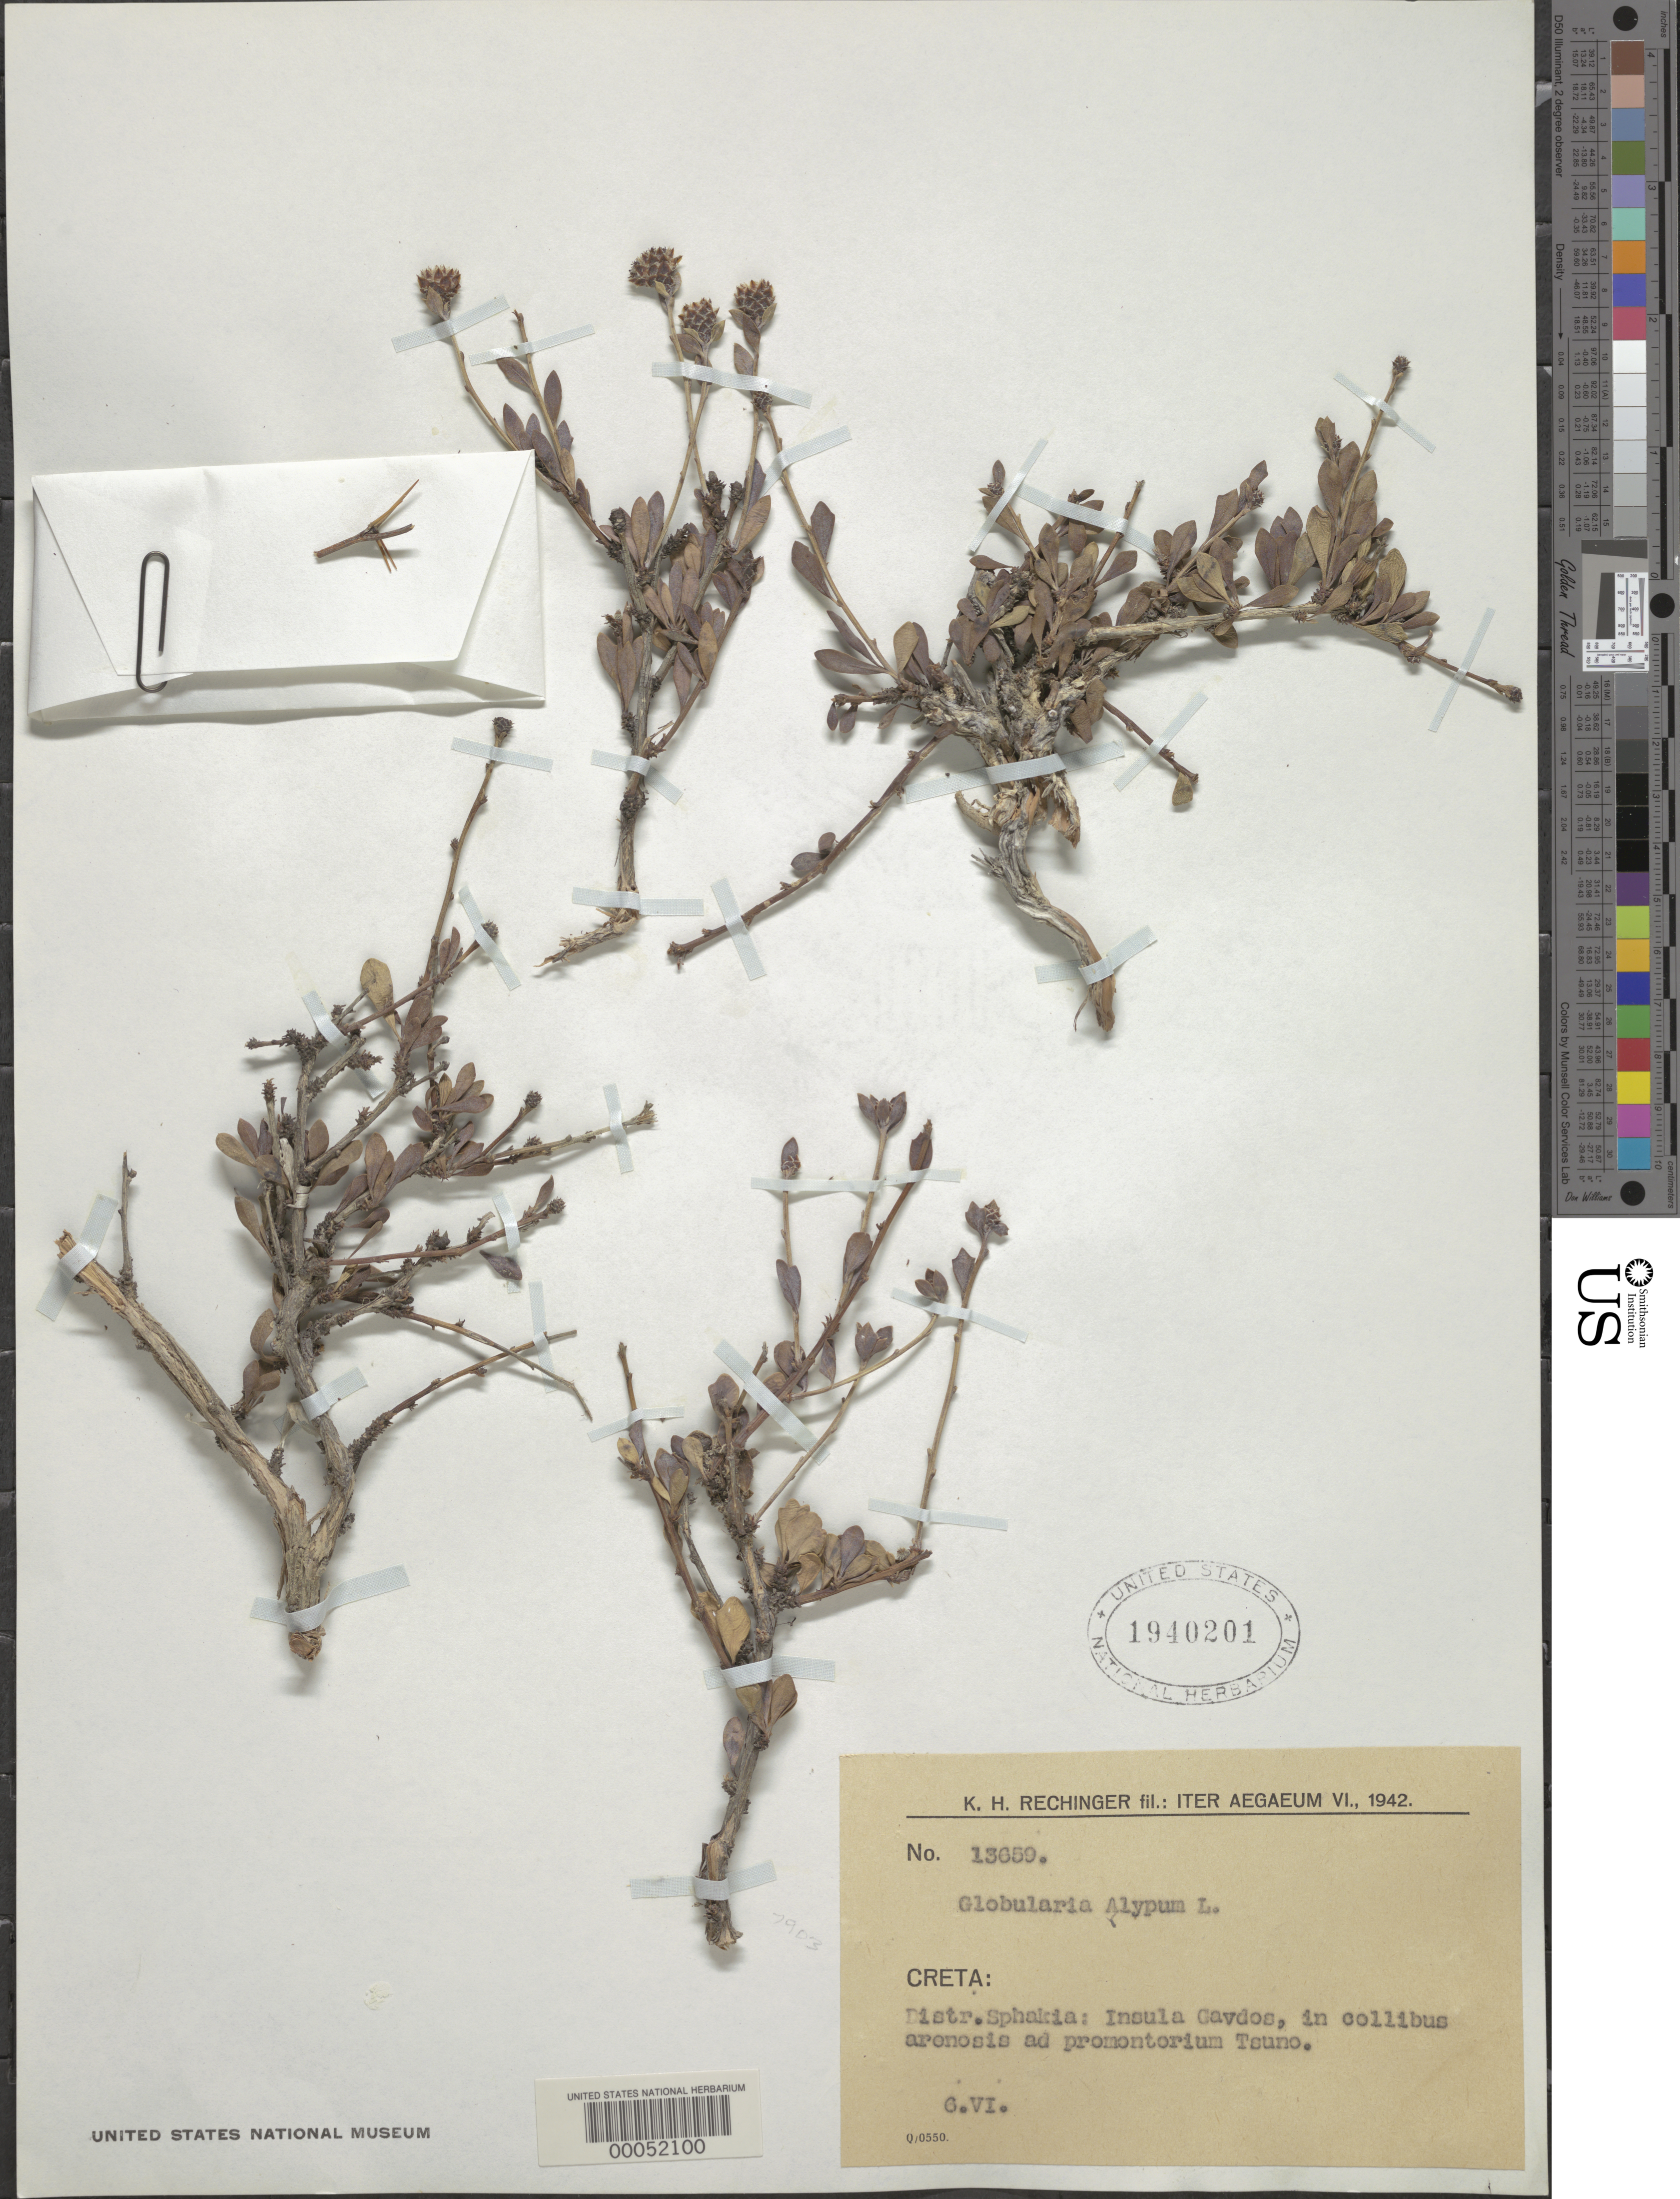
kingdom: Plantae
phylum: Tracheophyta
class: Magnoliopsida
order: Lamiales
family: Plantaginaceae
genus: Globularia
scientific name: Globularia alypum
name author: L.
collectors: K. H. Rechinger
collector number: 13659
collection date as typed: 1942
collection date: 1942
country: Greece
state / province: Crete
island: Gavdos Island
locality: Gavdos island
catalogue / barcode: US 1940201